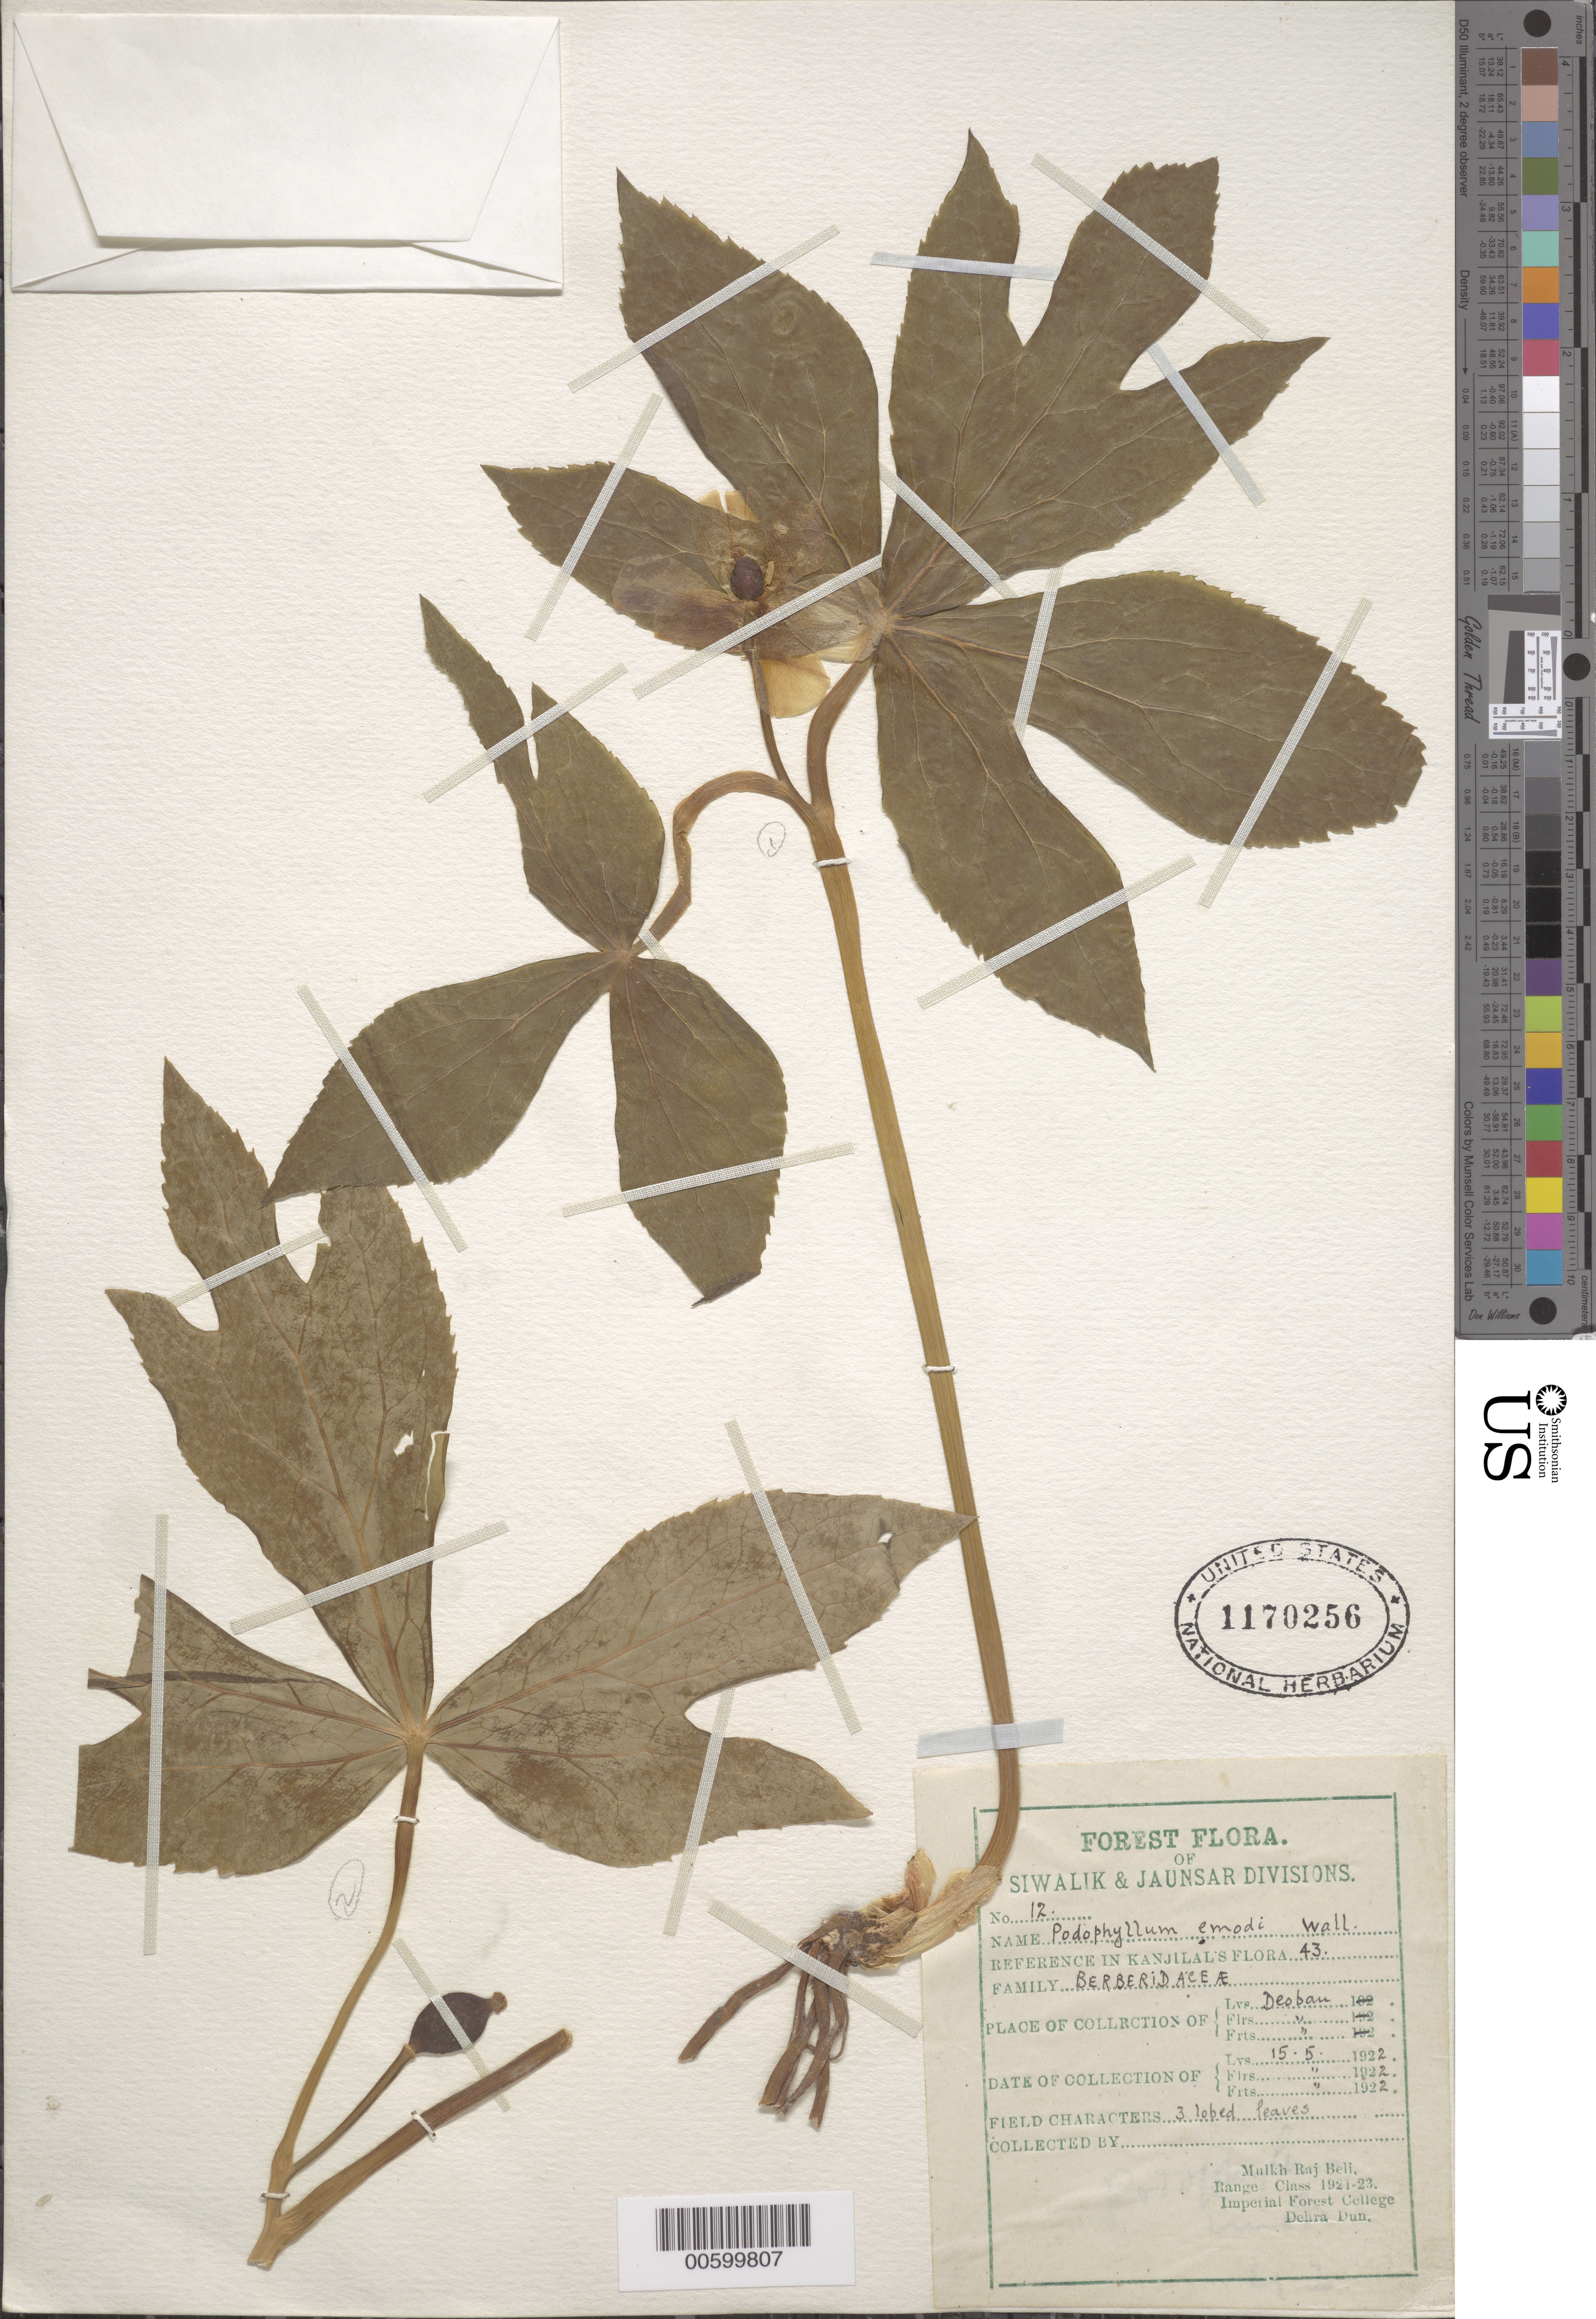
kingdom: Plantae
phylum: Tracheophyta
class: Magnoliopsida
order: Ranunculales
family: Berberidaceae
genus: Sinopodophyllum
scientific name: Sinopodophyllum hexandrum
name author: (Royle) T.S.Ying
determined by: Strong, Mark T., (BOT), Smithsonian Institution - National Museum of Natural History (UNITED STATES)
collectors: M. Beli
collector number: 12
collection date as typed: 15 May 1922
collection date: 1922-05-15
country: India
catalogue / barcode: US 1170256